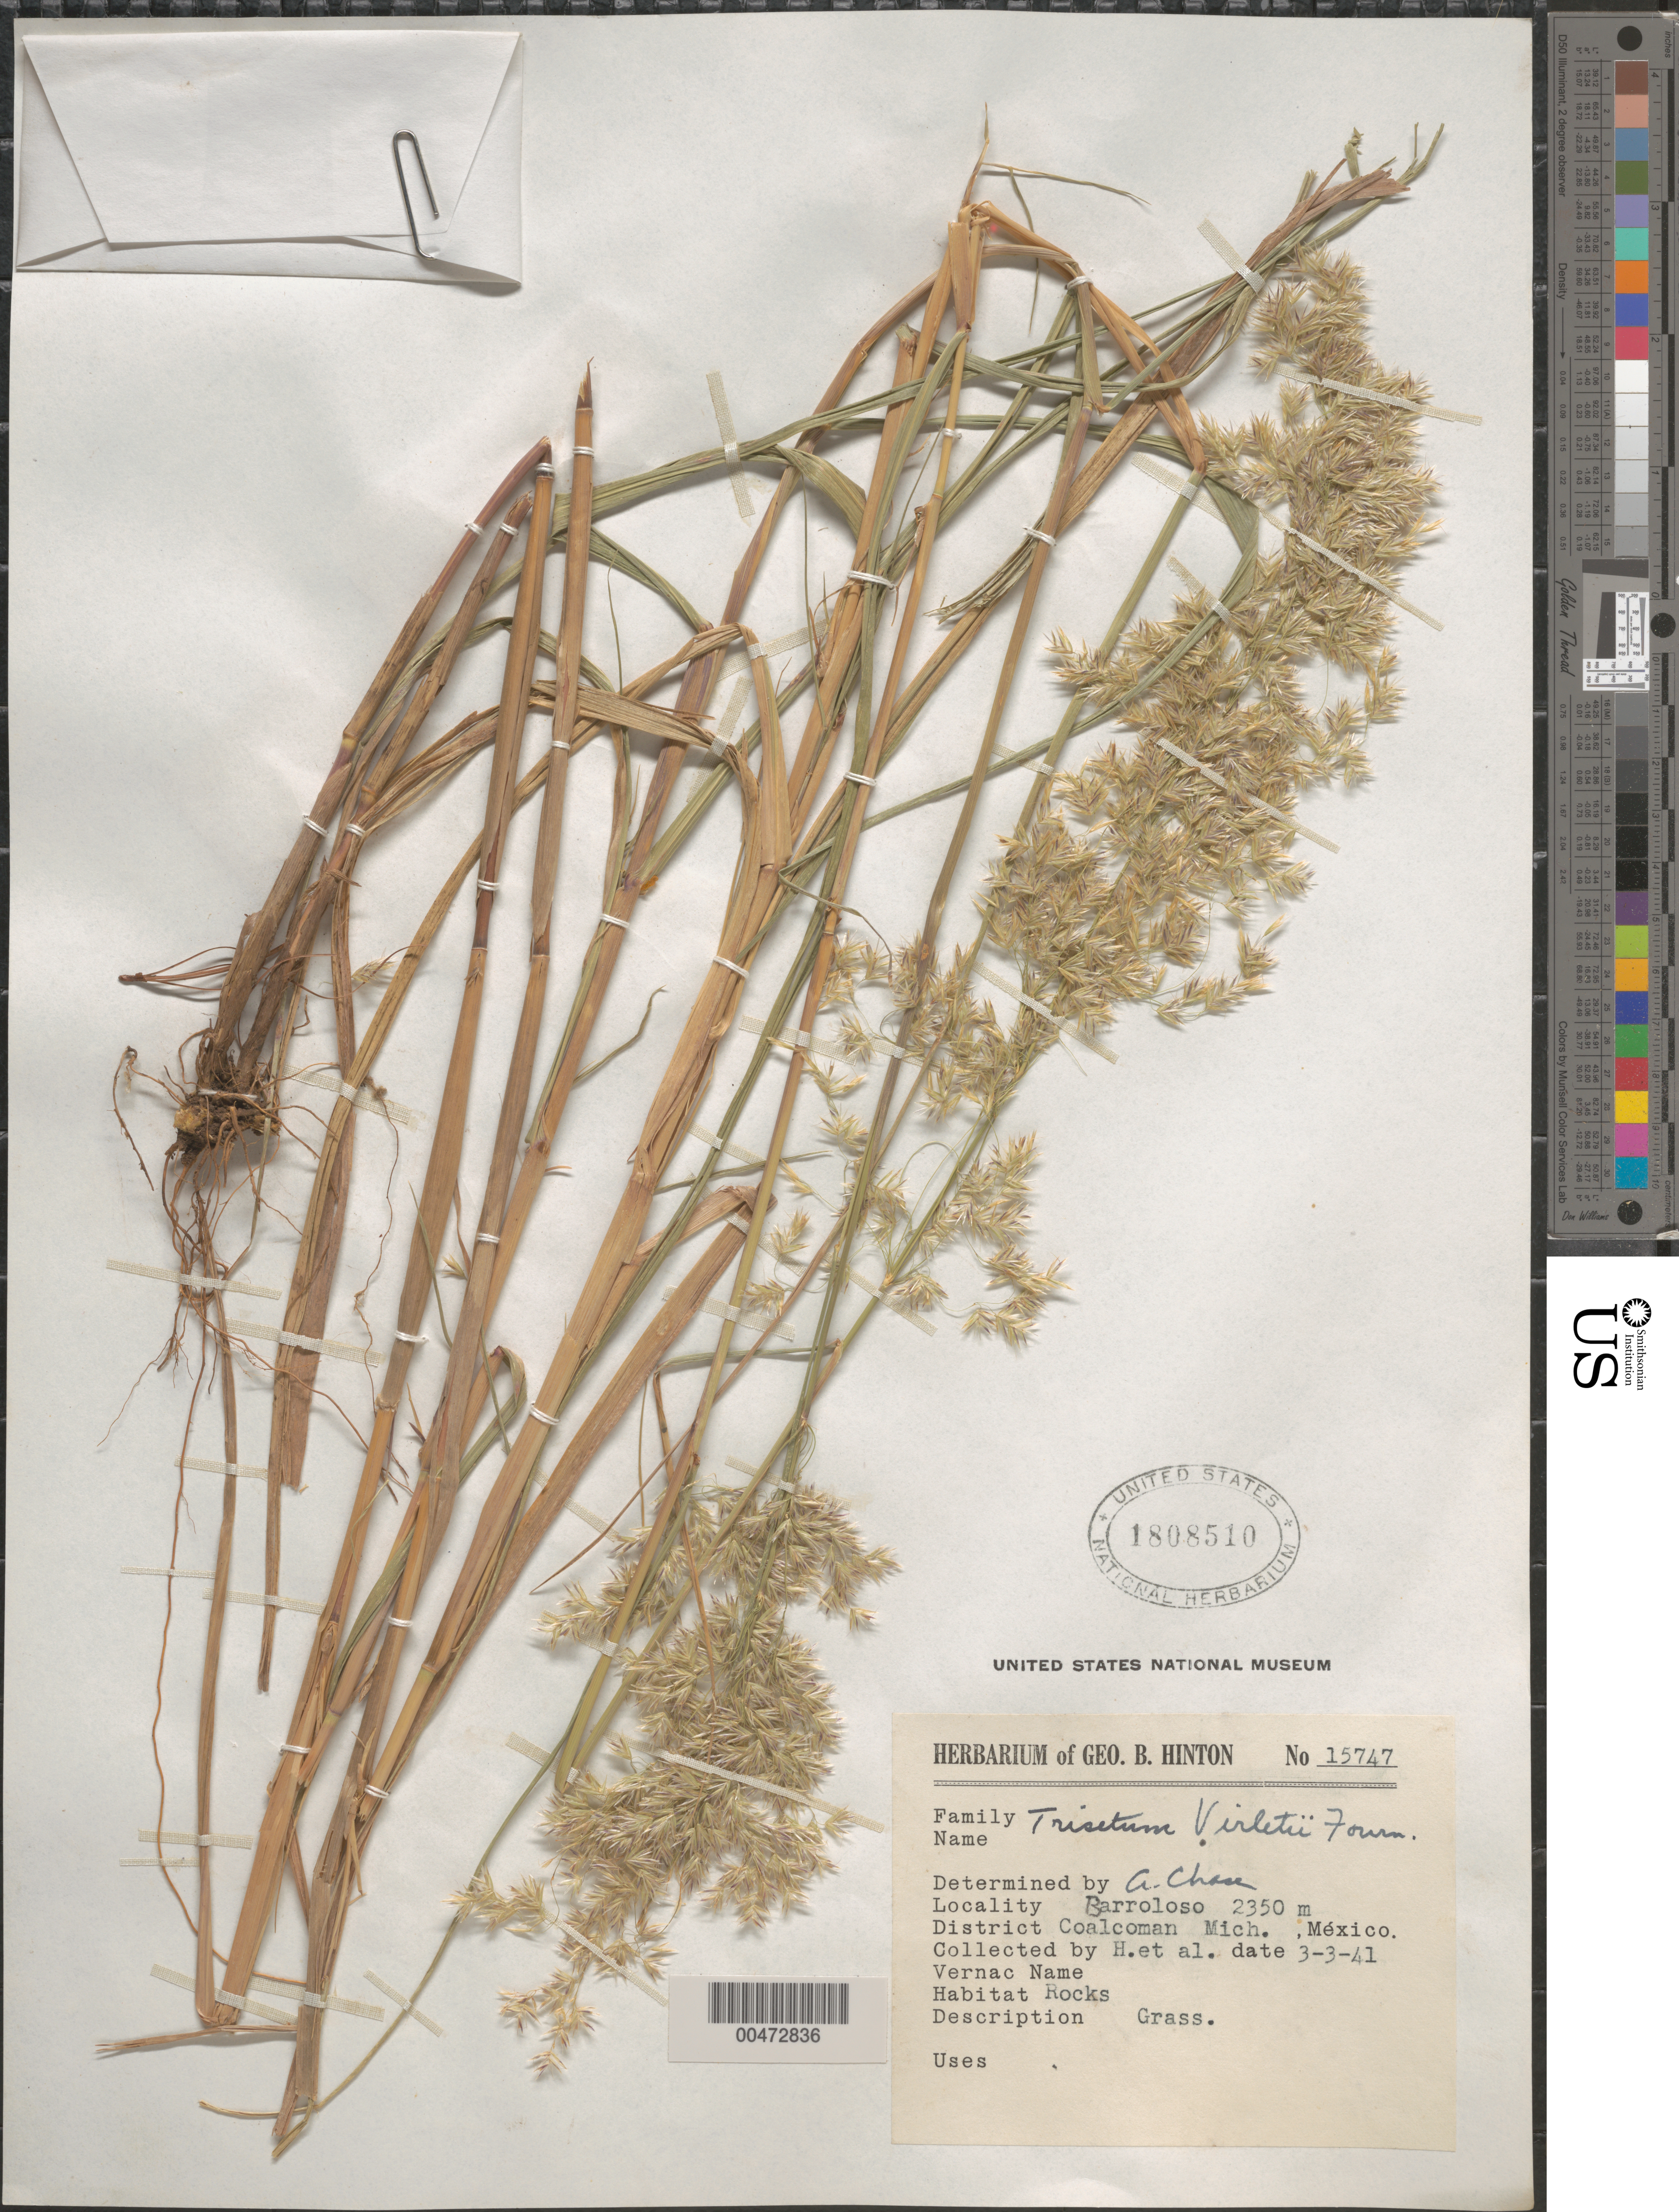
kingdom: Plantae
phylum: Tracheophyta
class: Liliopsida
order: Poales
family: Poaceae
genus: Peyritschia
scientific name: Peyritschia virletii ined.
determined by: Poaceae Reorganization Project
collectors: G. B. Hinton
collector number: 15747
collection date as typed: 3 Mar 1941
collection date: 1941-03-03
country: Mexico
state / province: Michoacán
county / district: Coalcomán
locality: Barroloso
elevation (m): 2350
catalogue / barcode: US 1808510